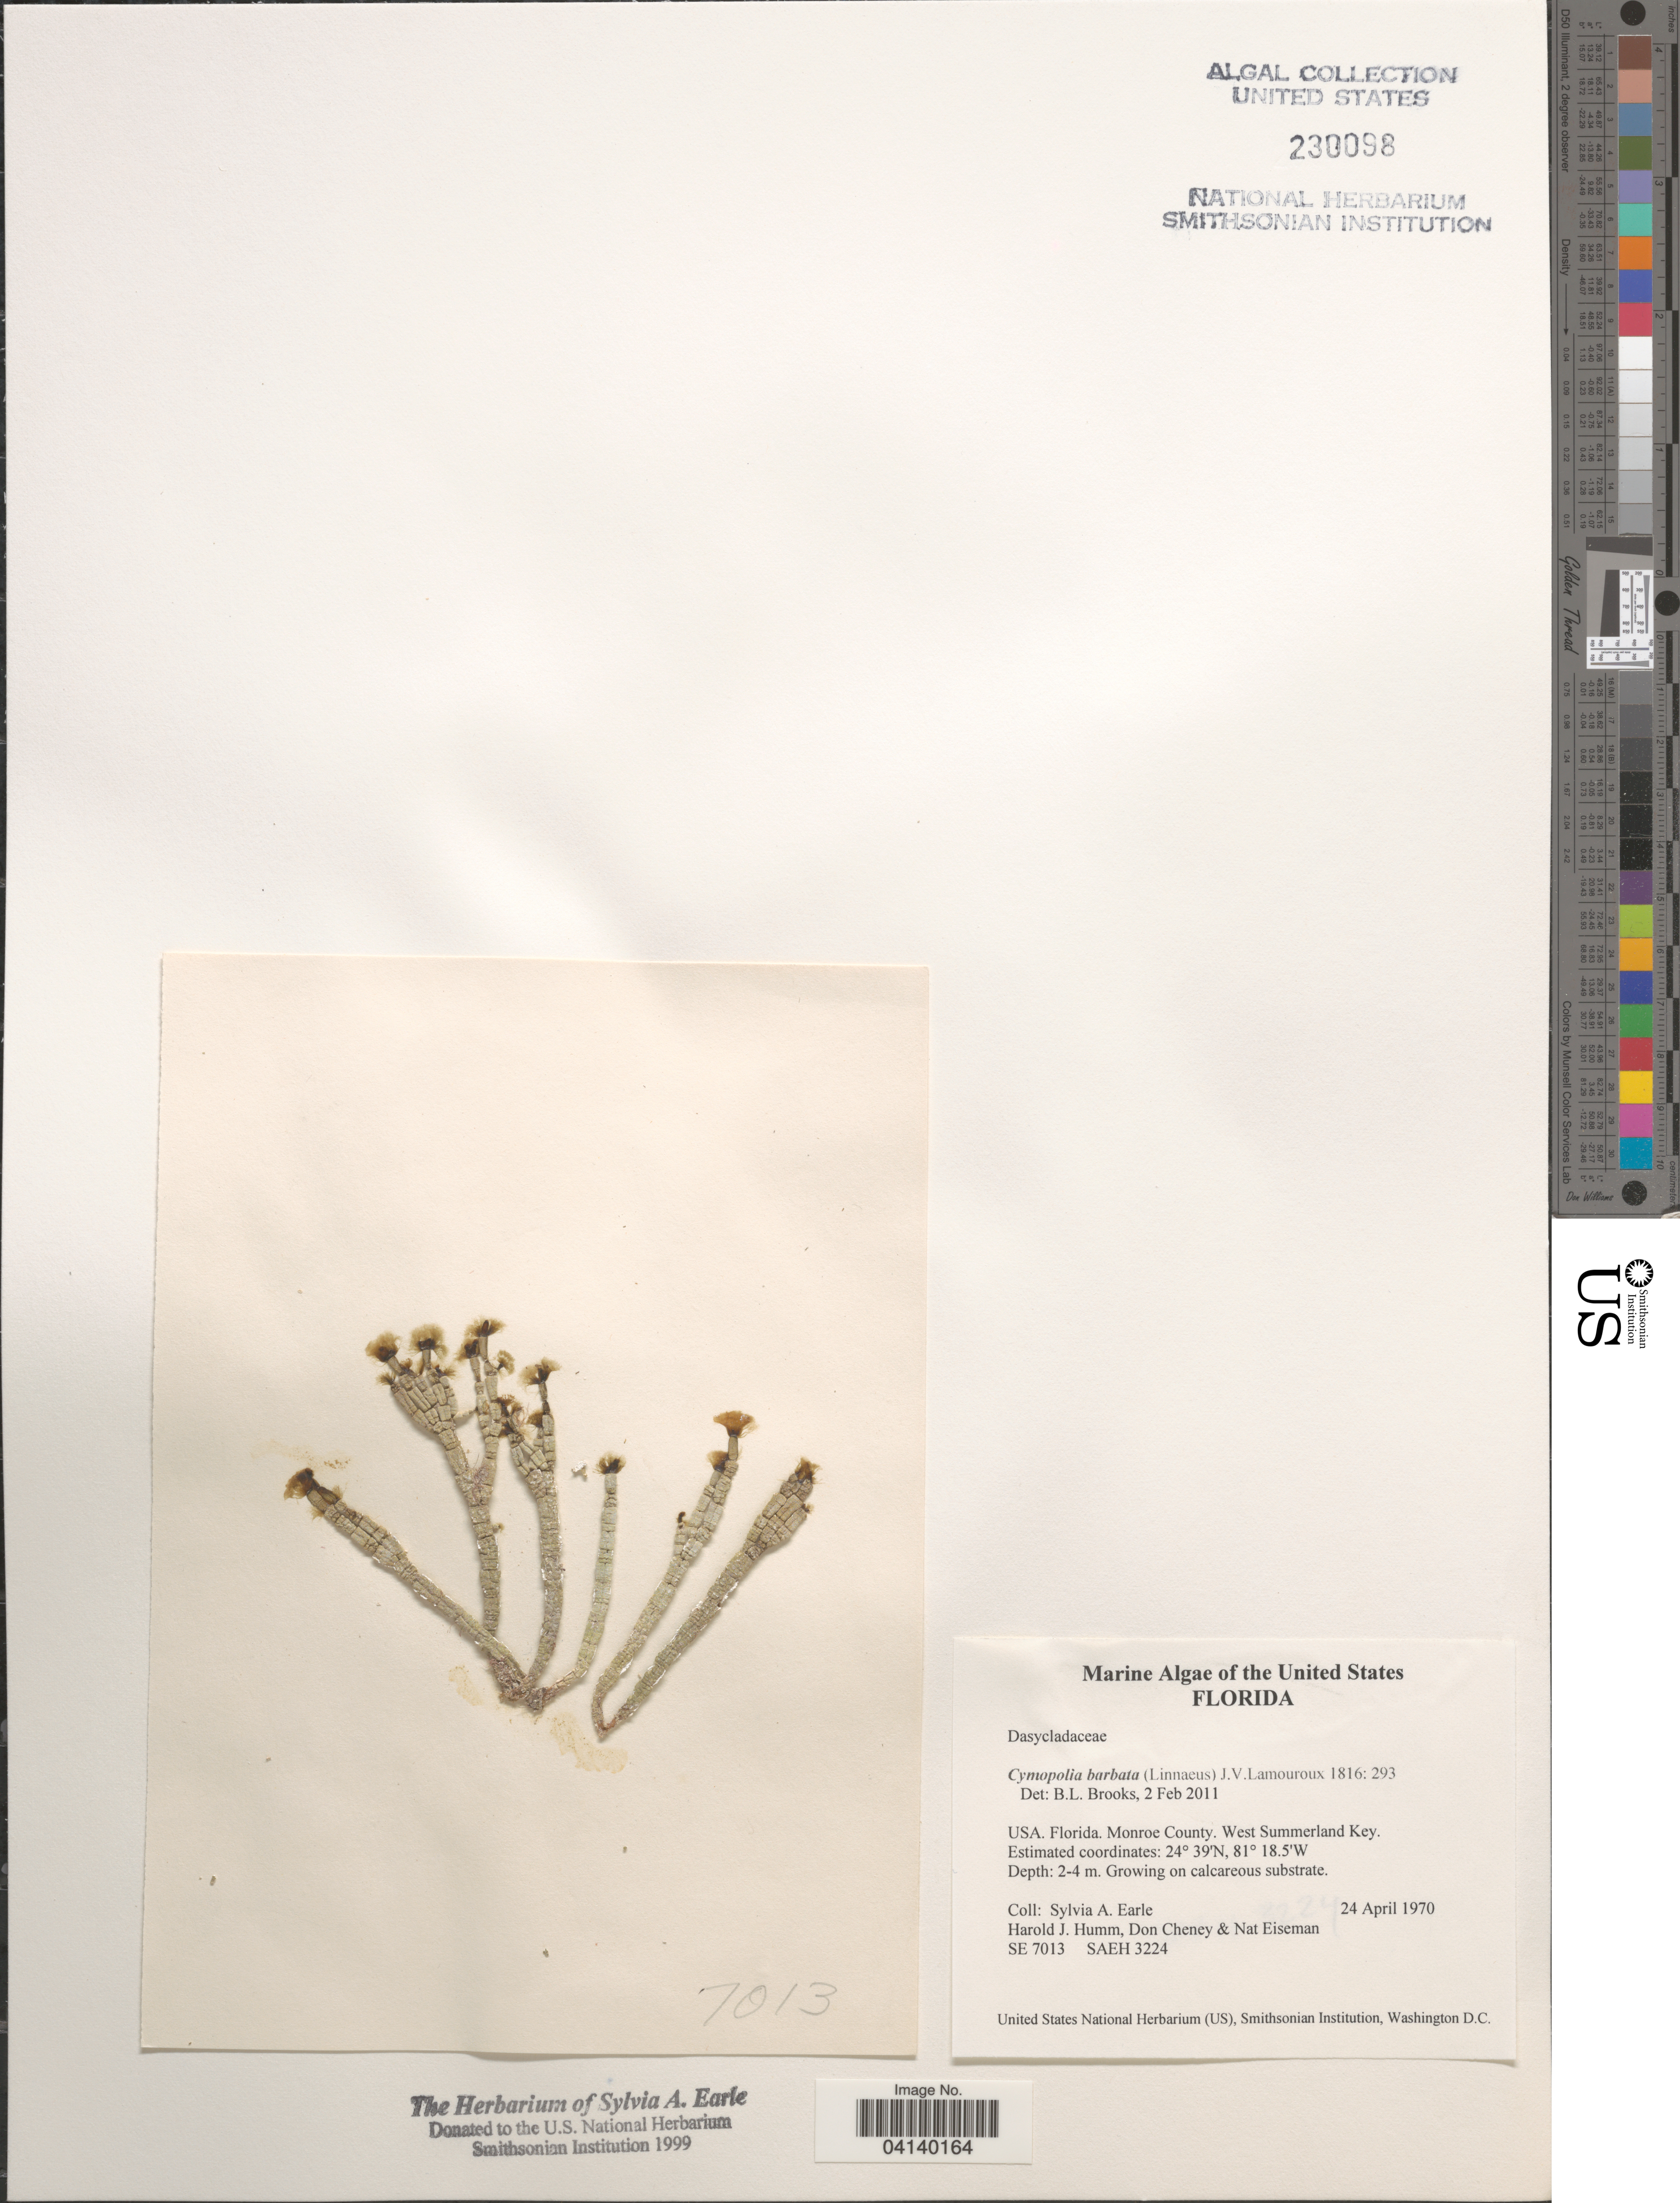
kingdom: Plantae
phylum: Chlorophyta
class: Ulvophyceae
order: Dasycladales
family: Dasycladaceae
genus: Cymopolia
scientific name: Cymopolia barbata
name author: (L.) J.V.Lamouroux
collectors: S. A. Earle, H. J. Humm, D. Cheney & N. J. Eiseman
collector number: SE7013/SAEH3224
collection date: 1970-04-24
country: United States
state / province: Florida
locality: Monroe County. West Summerland Key.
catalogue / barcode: US 230098